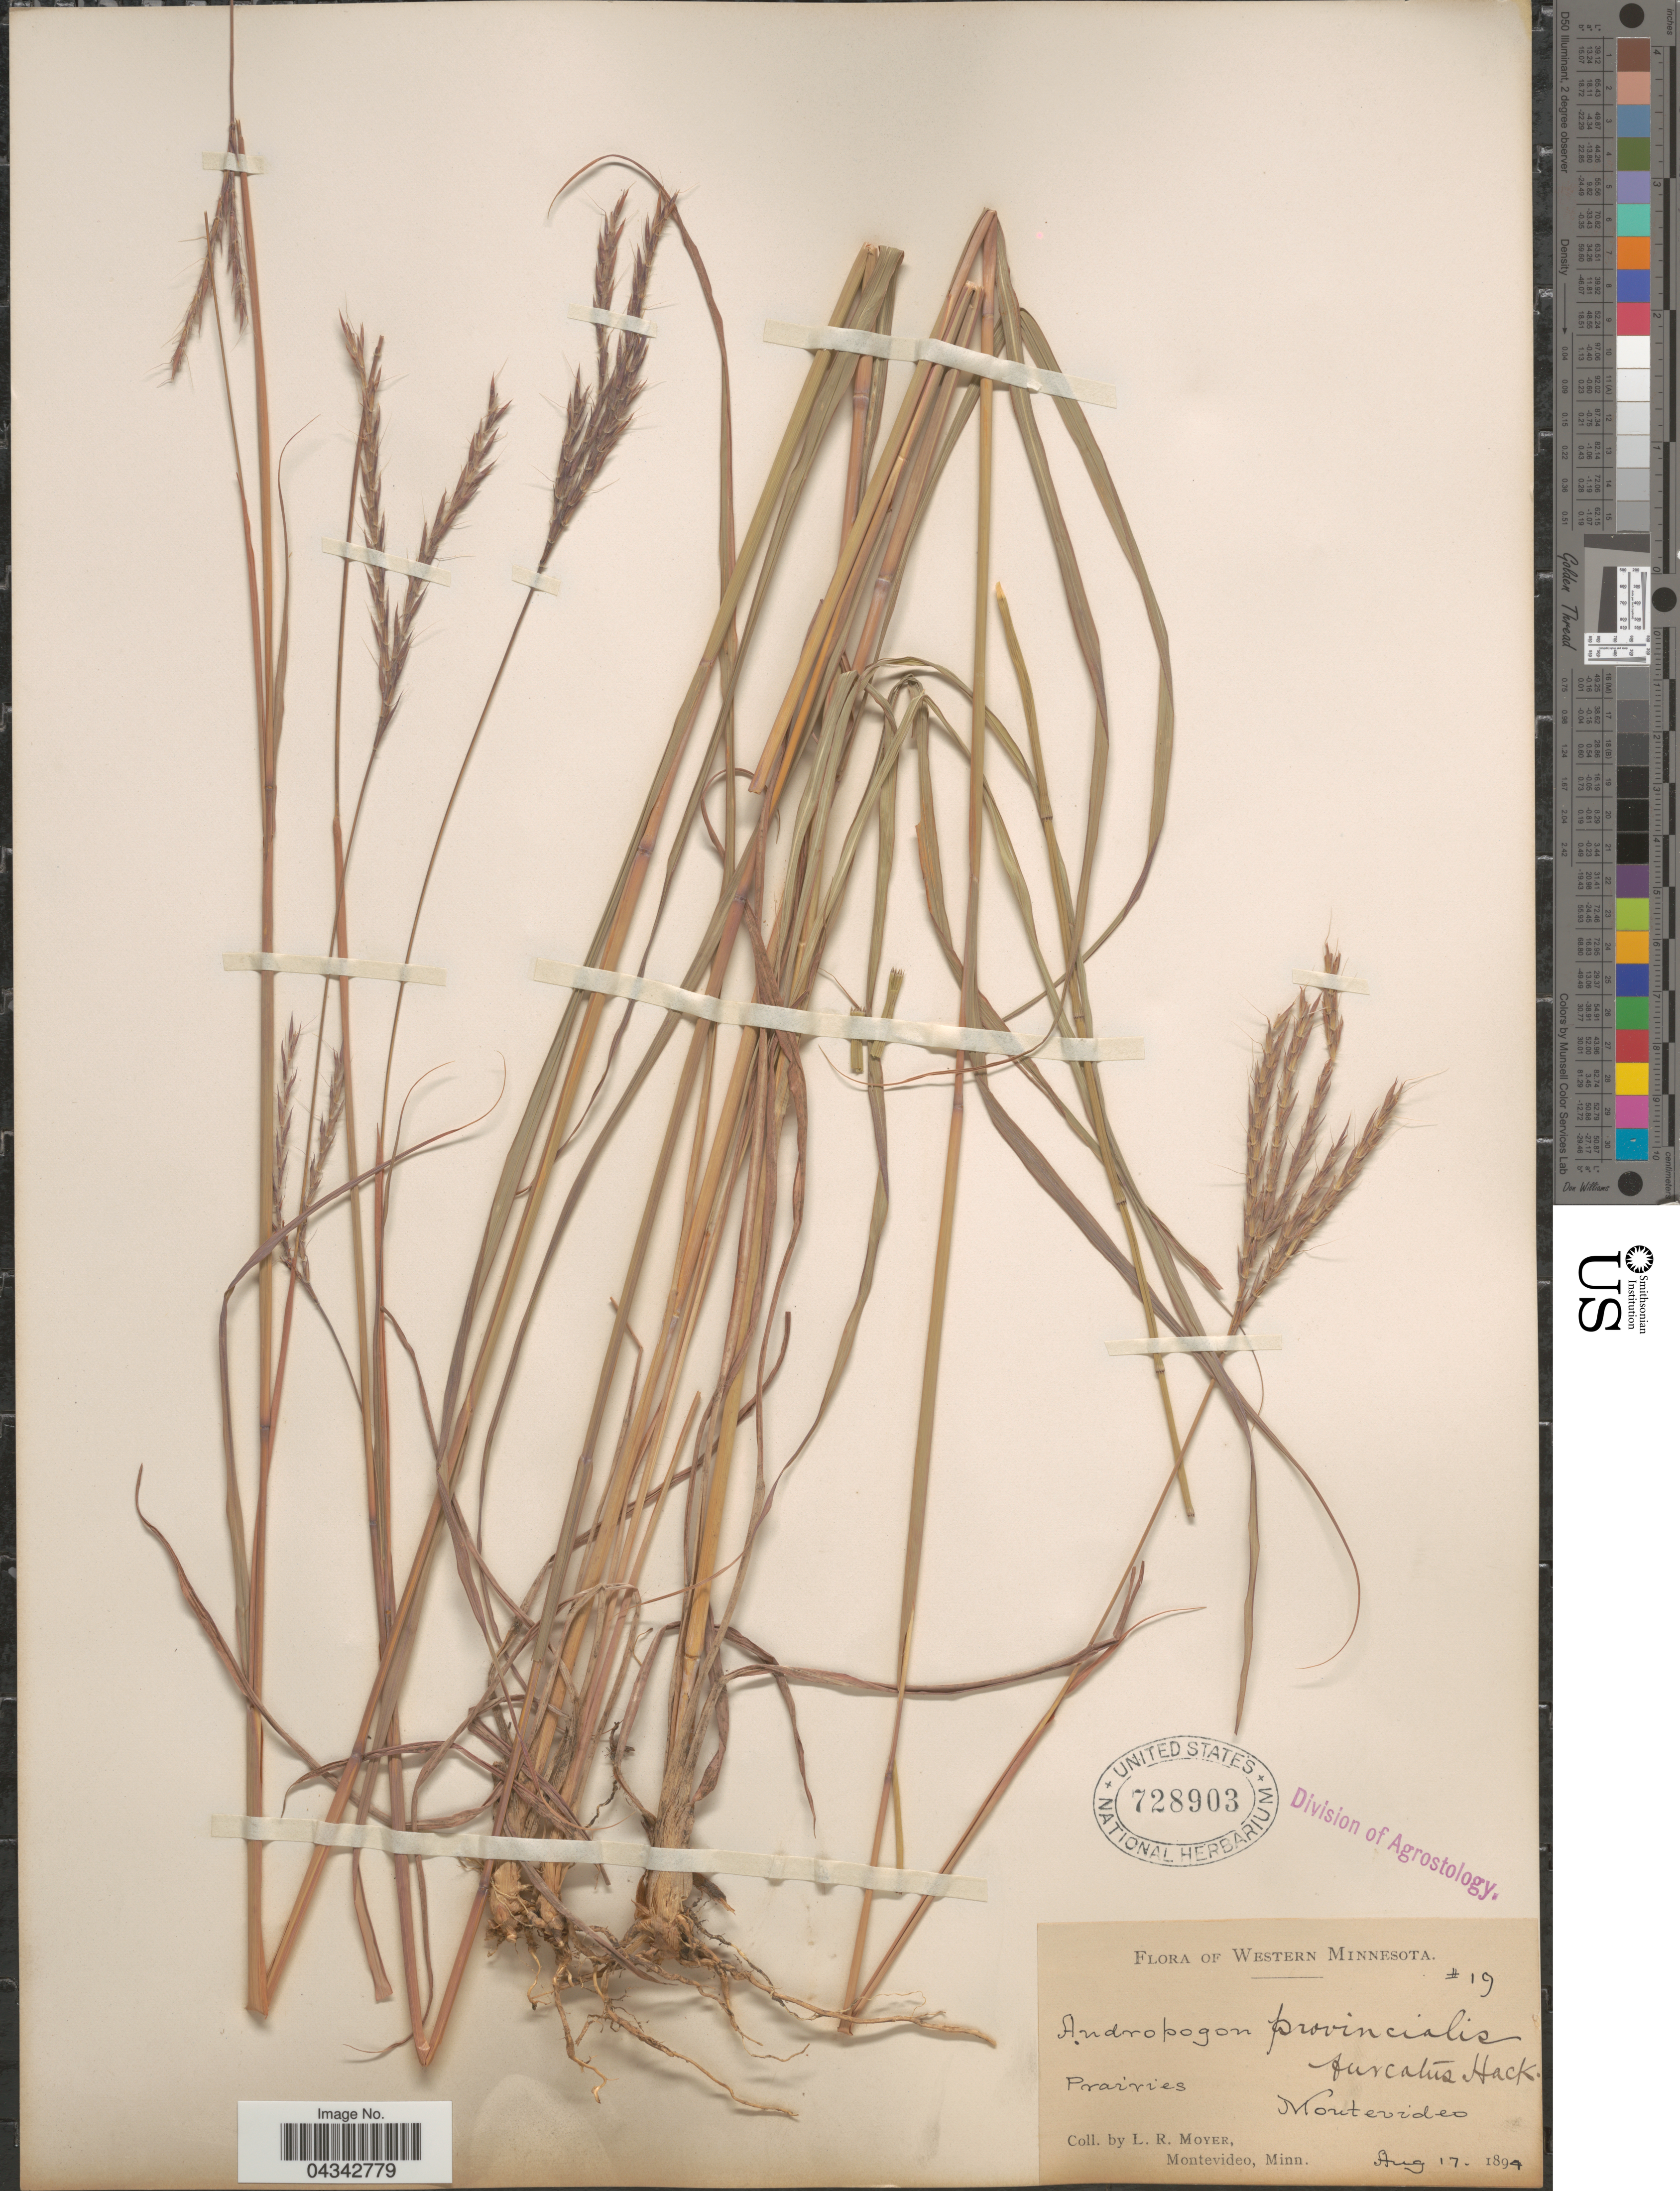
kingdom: Plantae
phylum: Tracheophyta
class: Liliopsida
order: Poales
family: Poaceae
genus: Andropogon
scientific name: Andropogon gerardii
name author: Vitman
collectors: L. Moyer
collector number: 19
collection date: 1894-08-17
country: United States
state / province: Minnesota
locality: Western Minnesota. Montevideo.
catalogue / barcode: US 728903